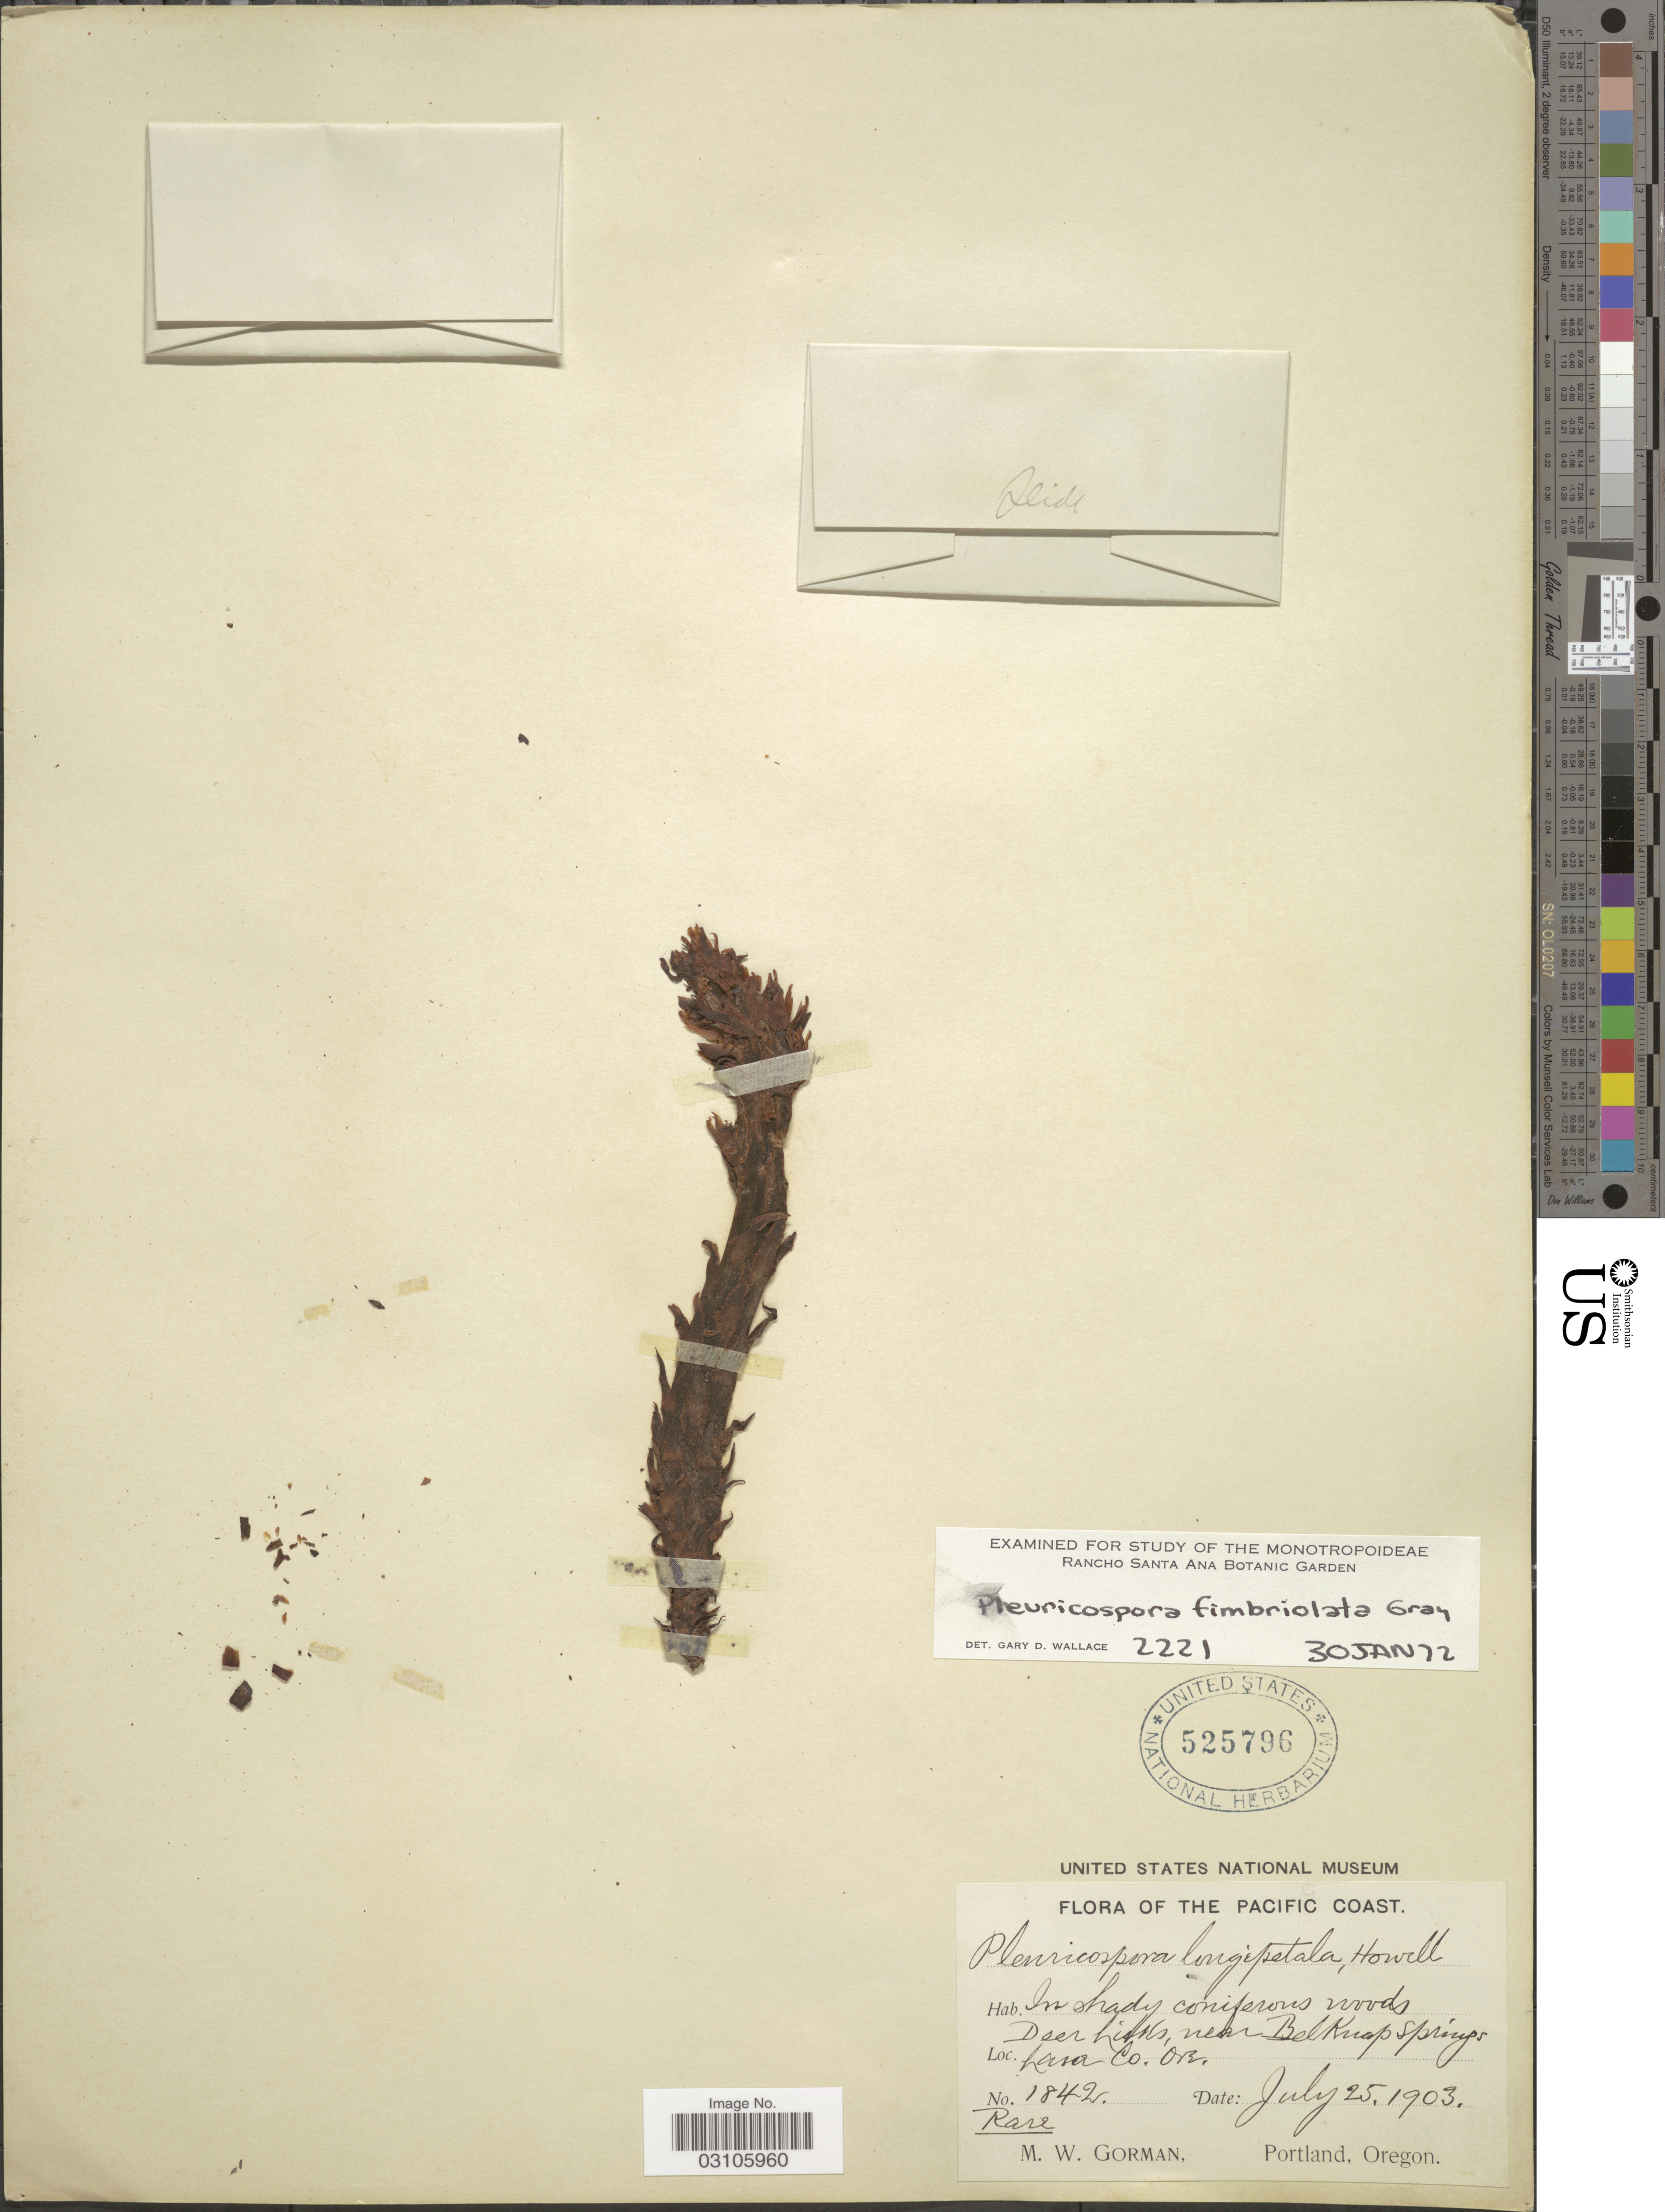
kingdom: Plantae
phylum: Tracheophyta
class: Magnoliopsida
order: Ericales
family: Ericaceae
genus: Pleuricospora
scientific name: Pleuricospora sp.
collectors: M. W. Gorman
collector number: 1842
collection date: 1903-07-25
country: United States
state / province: Oregon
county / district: Lane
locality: Deer Lake, near Bel Knap Springs. The Pacific Coast.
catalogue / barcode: US 525796